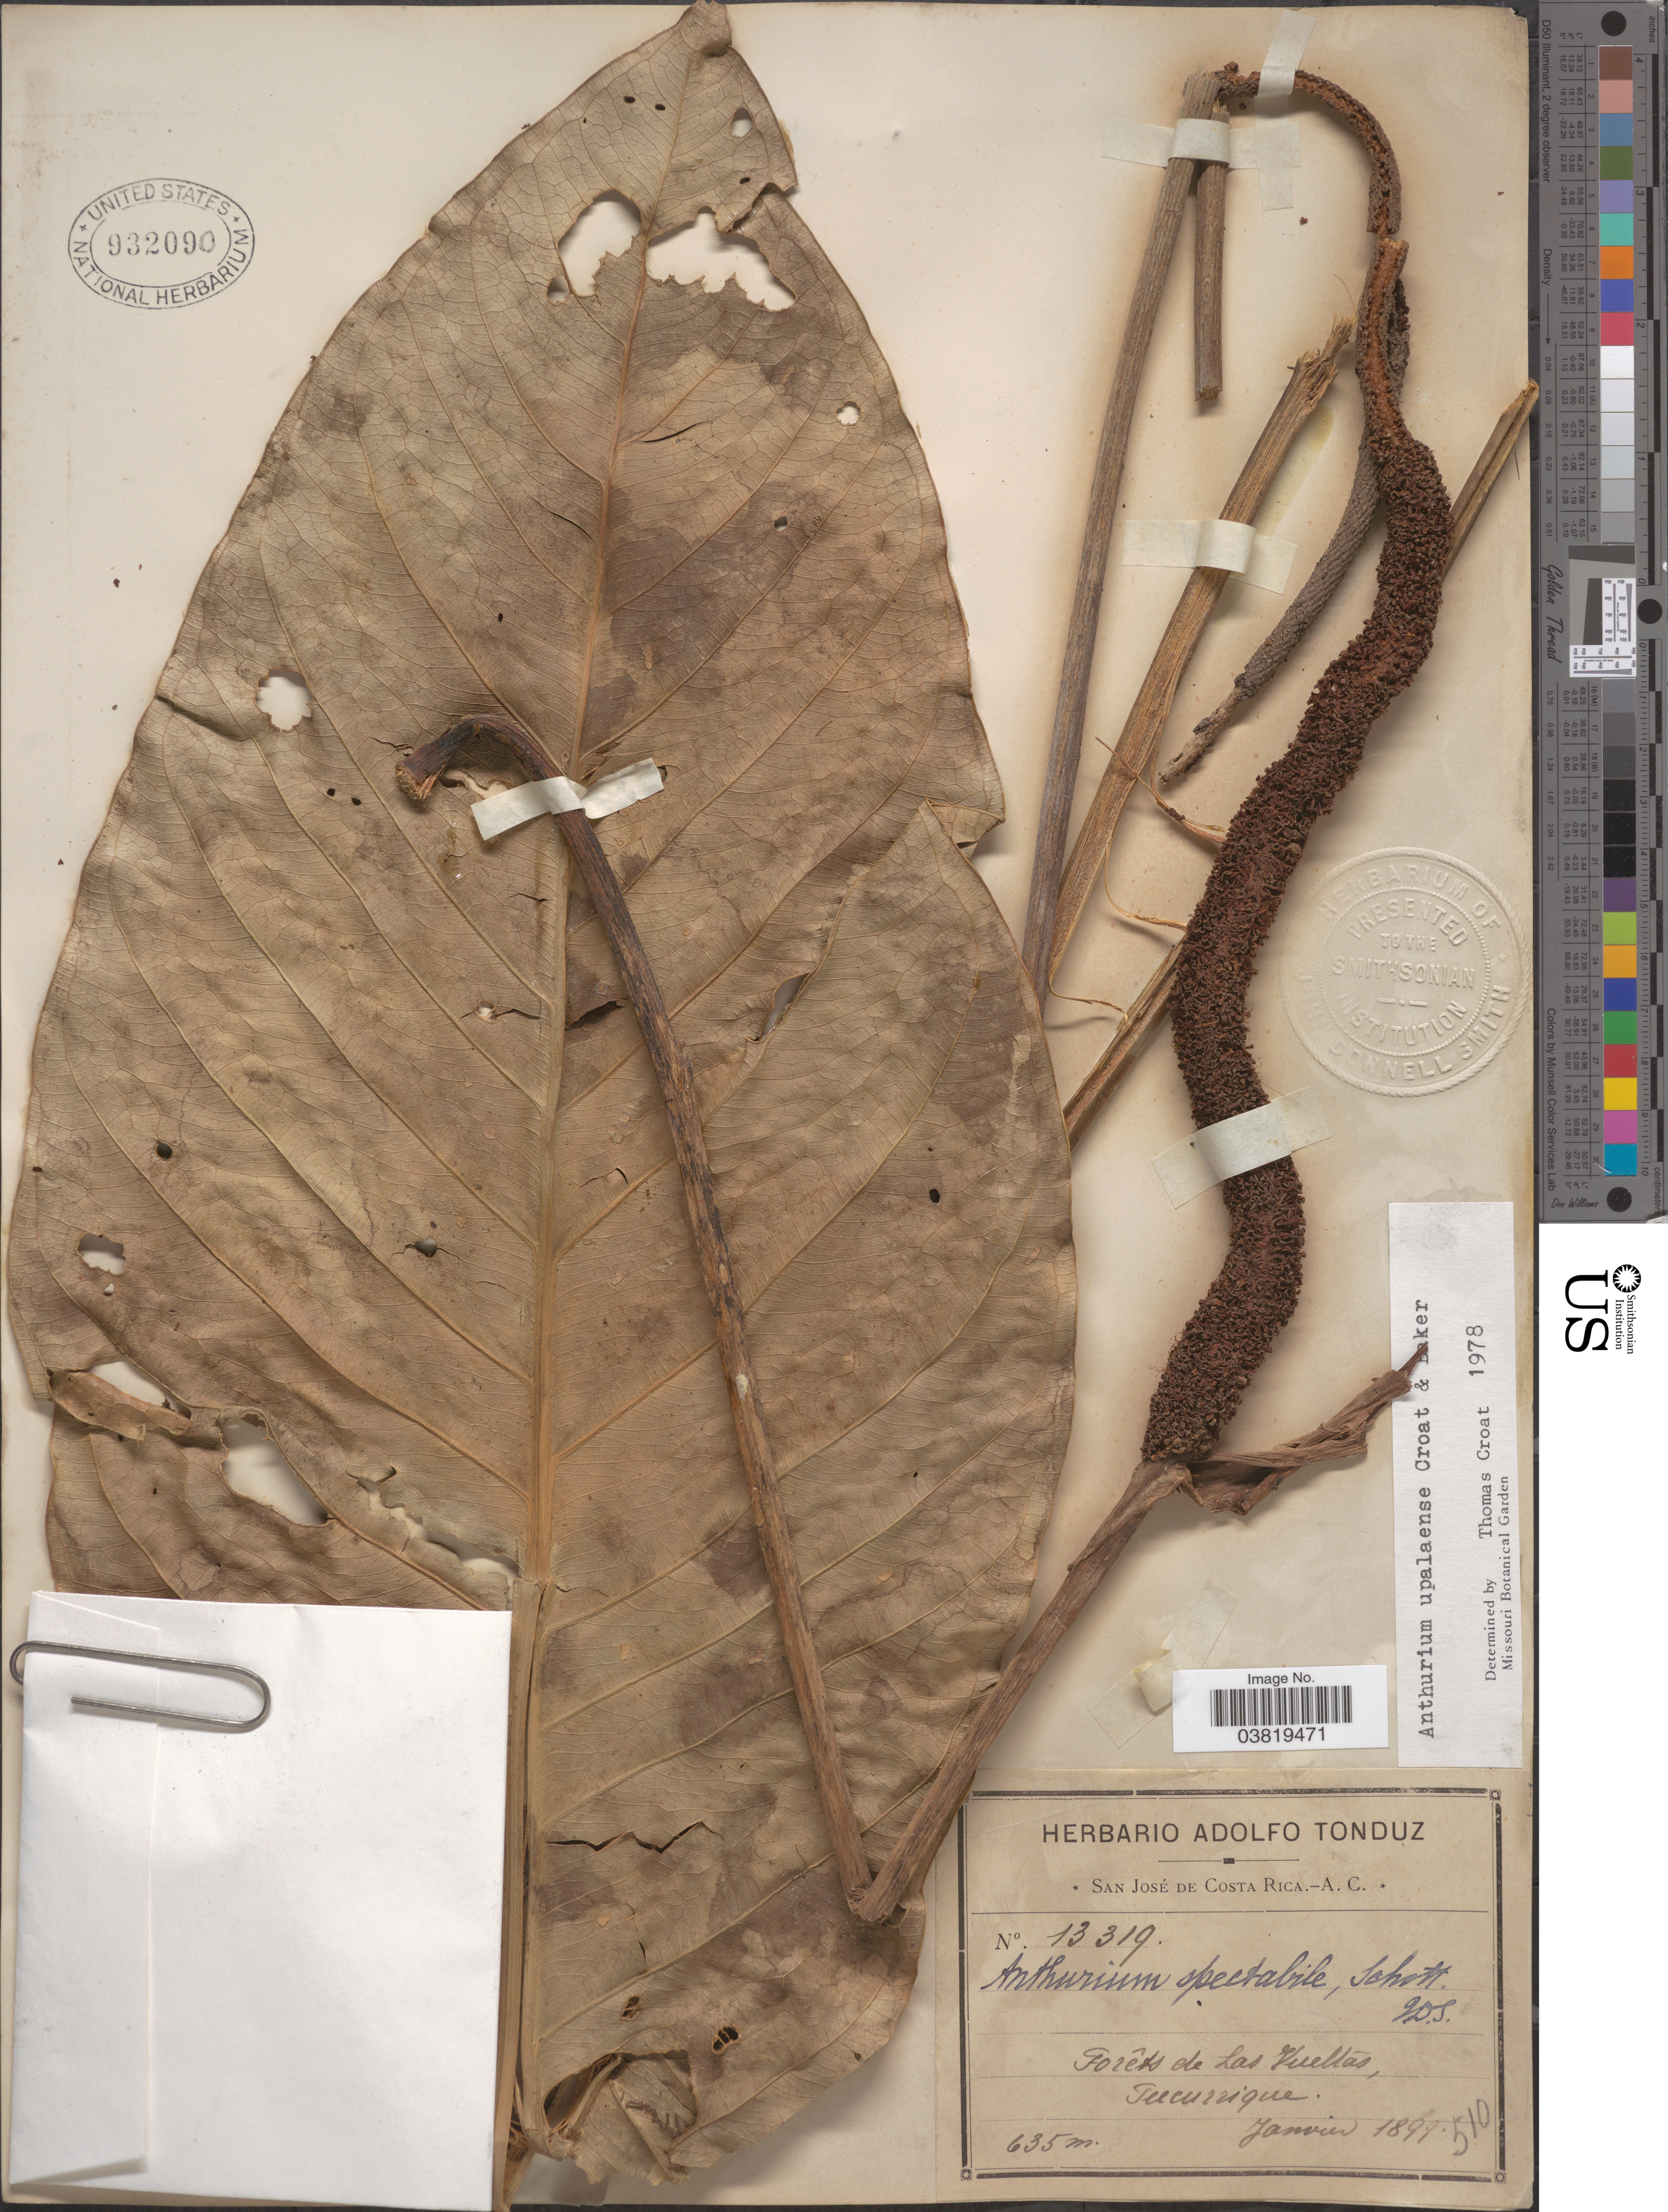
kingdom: Plantae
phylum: Tracheophyta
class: Liliopsida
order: Alismatales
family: Araceae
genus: Anthurium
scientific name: Anthurium upalaense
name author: Croat & R.A. Baker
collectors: ex Herb. Adolfo Tonduz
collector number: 13319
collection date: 1899-01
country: Costa Rica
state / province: San José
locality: Forêts de Las Vueltas, Tucurrique.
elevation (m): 635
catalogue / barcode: US 932090